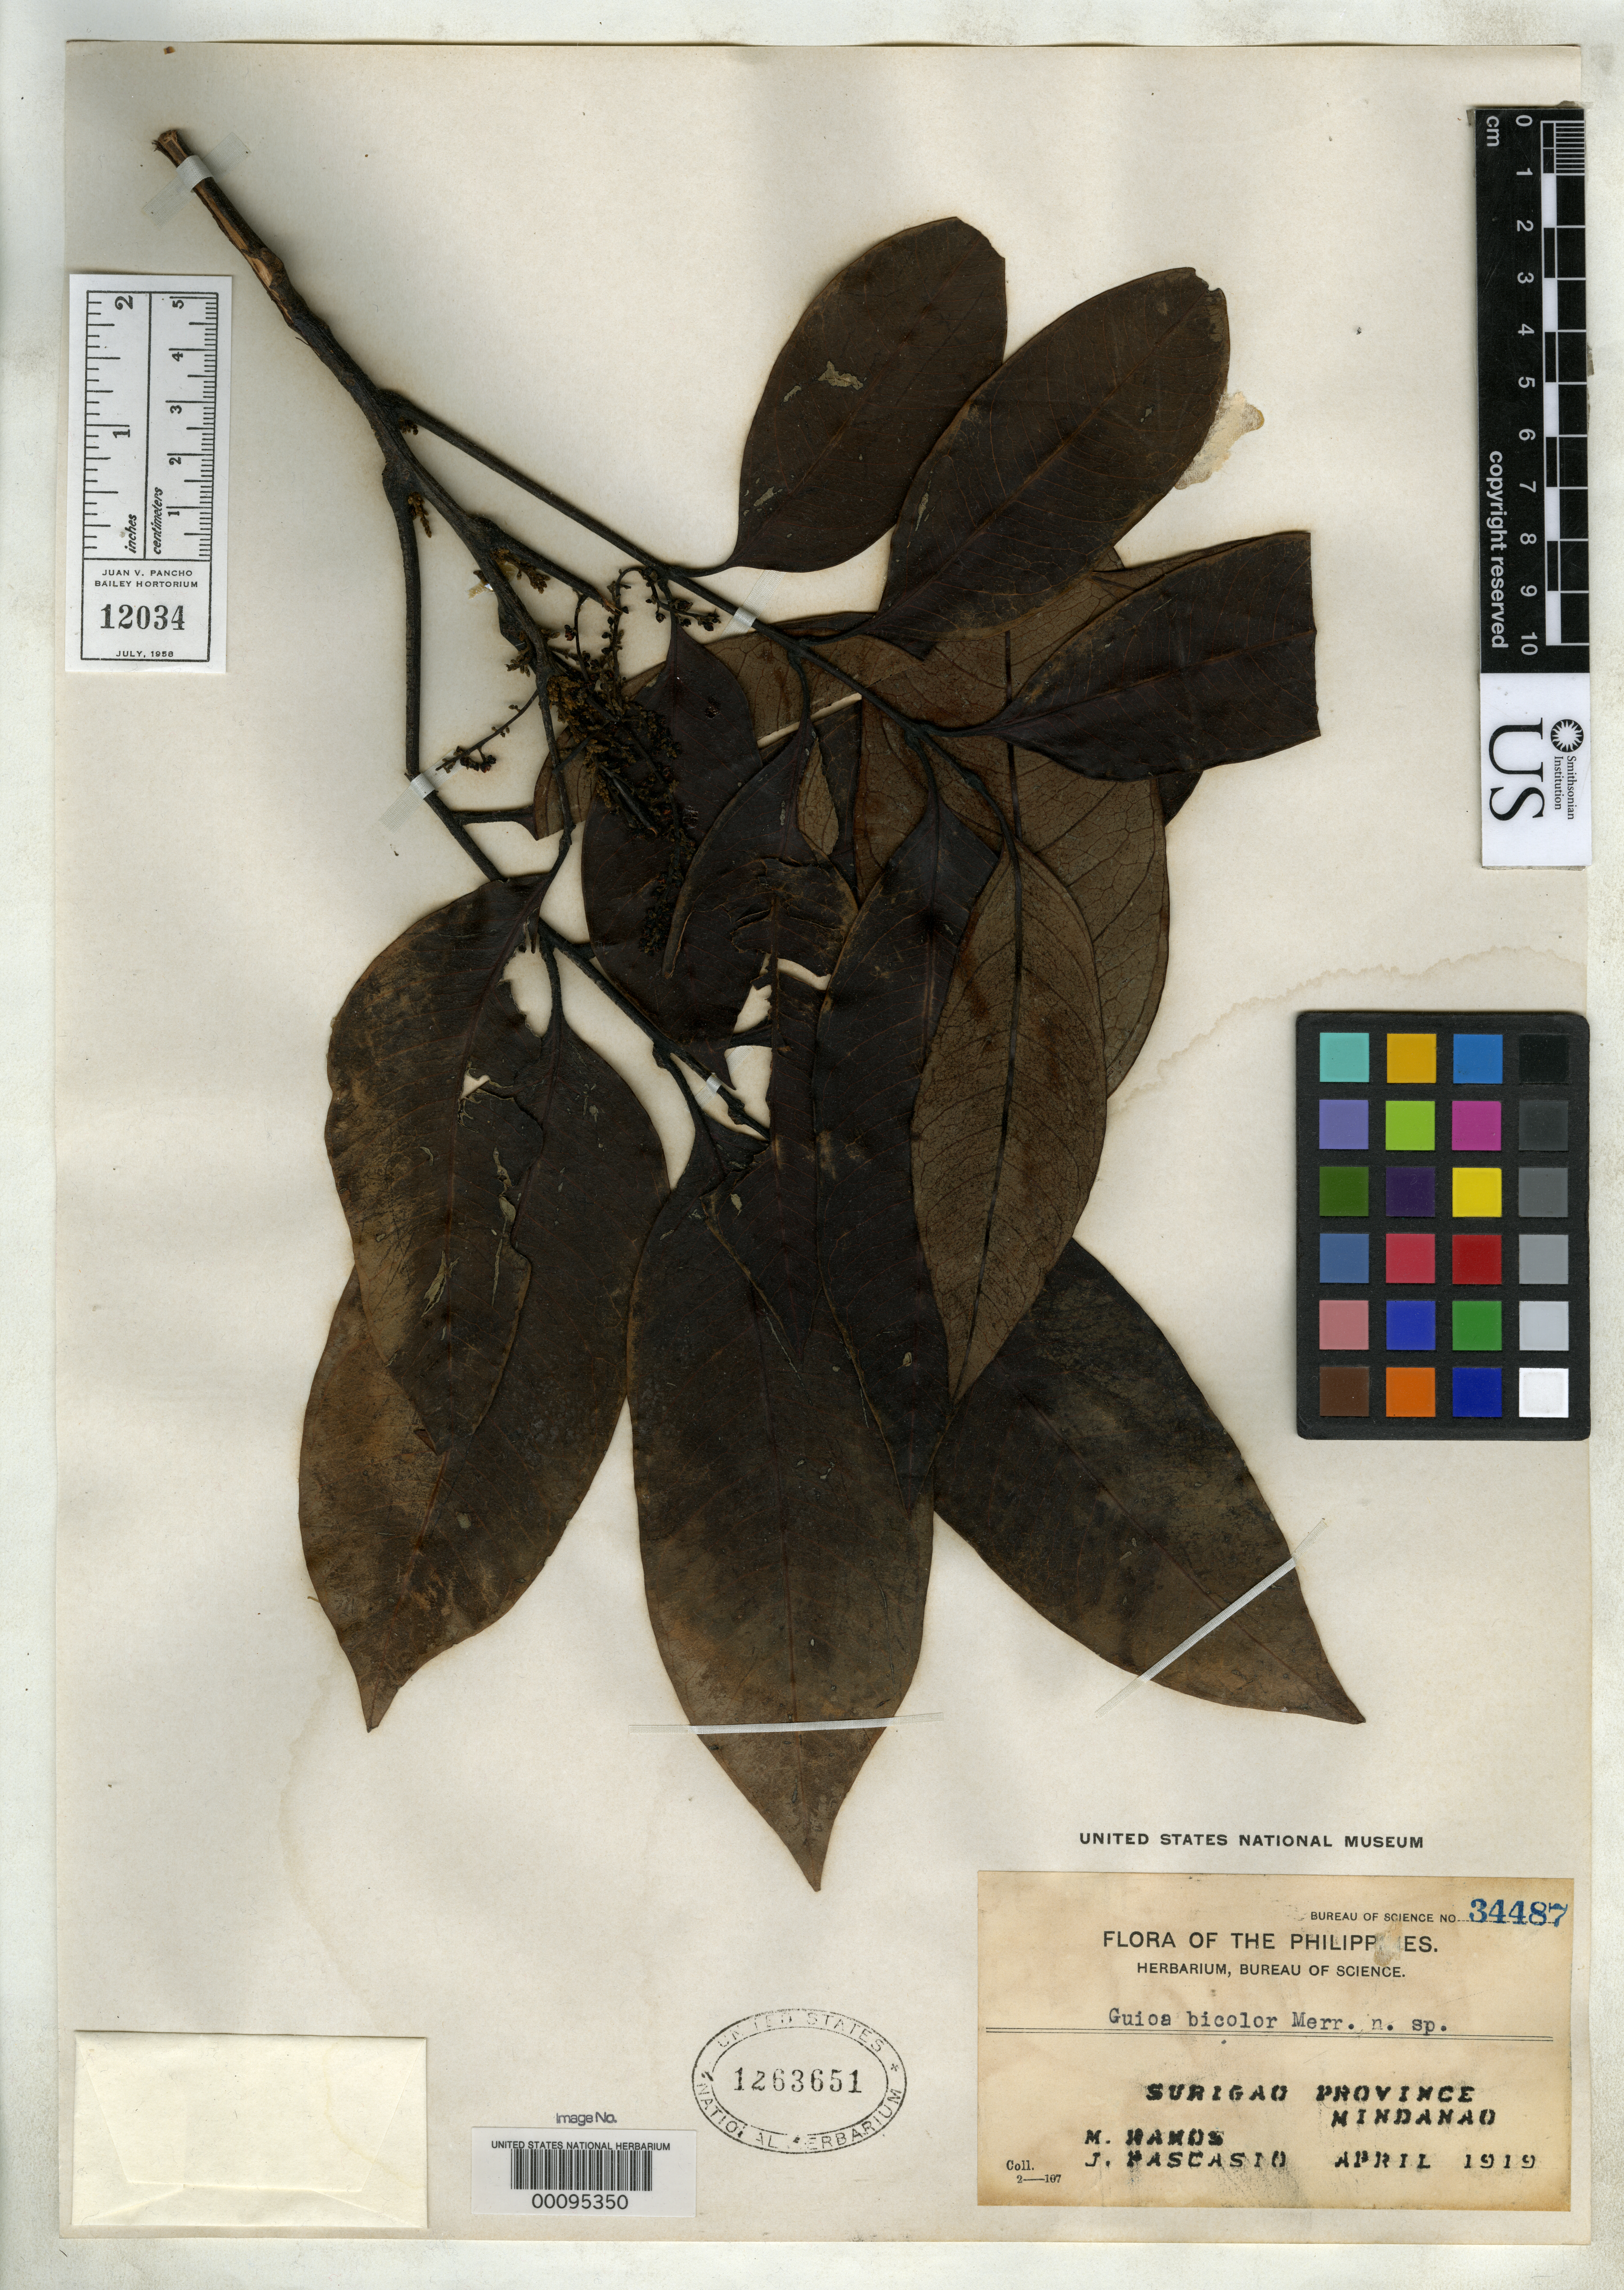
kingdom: Plantae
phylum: Tracheophyta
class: Magnoliopsida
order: Sapindales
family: Sapindaceae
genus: Guioa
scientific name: Guioa bicolor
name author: Merr.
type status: Isotype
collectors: M. Ramos & J. Pascasio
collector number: Bur. Sci. 34487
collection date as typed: Apr 1919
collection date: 1919-04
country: Philippines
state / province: Caraga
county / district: Surigao del Norte / Surigao del Sur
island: Mindanao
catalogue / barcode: US 1263651